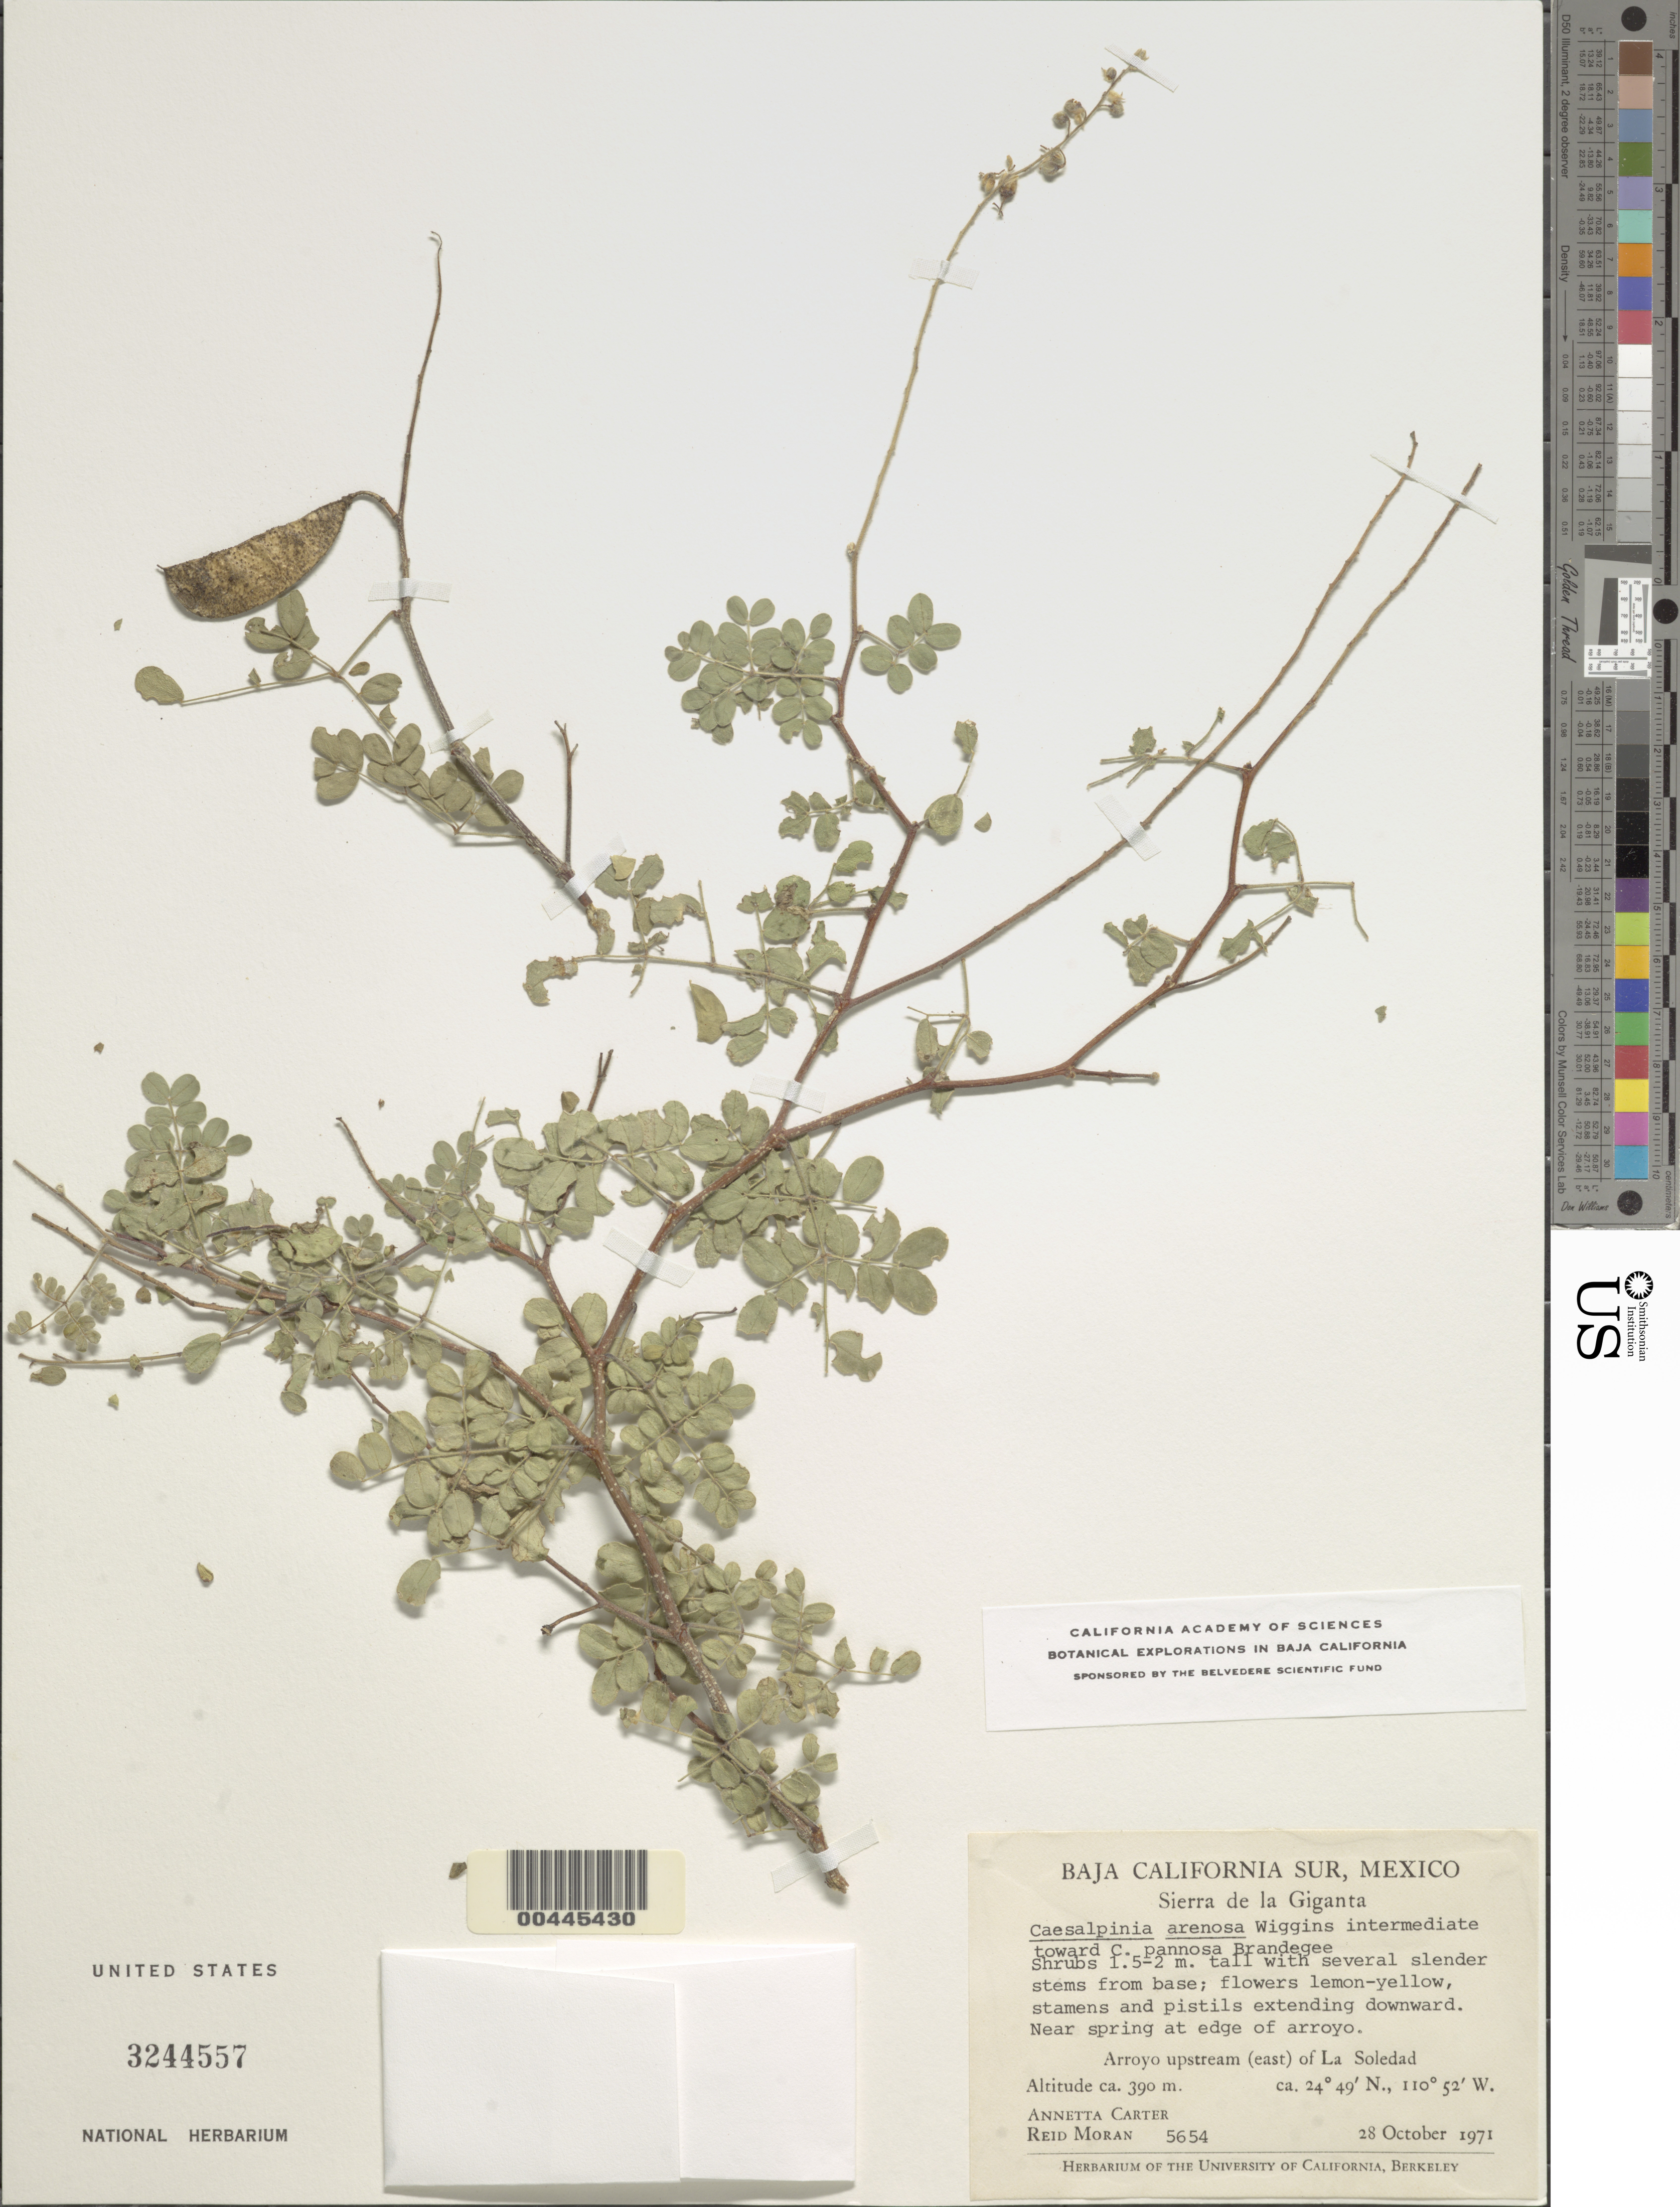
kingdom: Plantae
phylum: Tracheophyta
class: Magnoliopsida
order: Fabales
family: Fabaceae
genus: Erythrostemon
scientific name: Erythrostemon pannosus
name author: (K. Brandegee) Gagnon & G.P. Lewis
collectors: A. M. Carter & R. V. Moran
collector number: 5654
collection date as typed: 28 Oct 1971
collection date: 1971-10-28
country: Mexico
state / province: Baja California Sur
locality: Sierra de la Giganta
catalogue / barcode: US 3244557